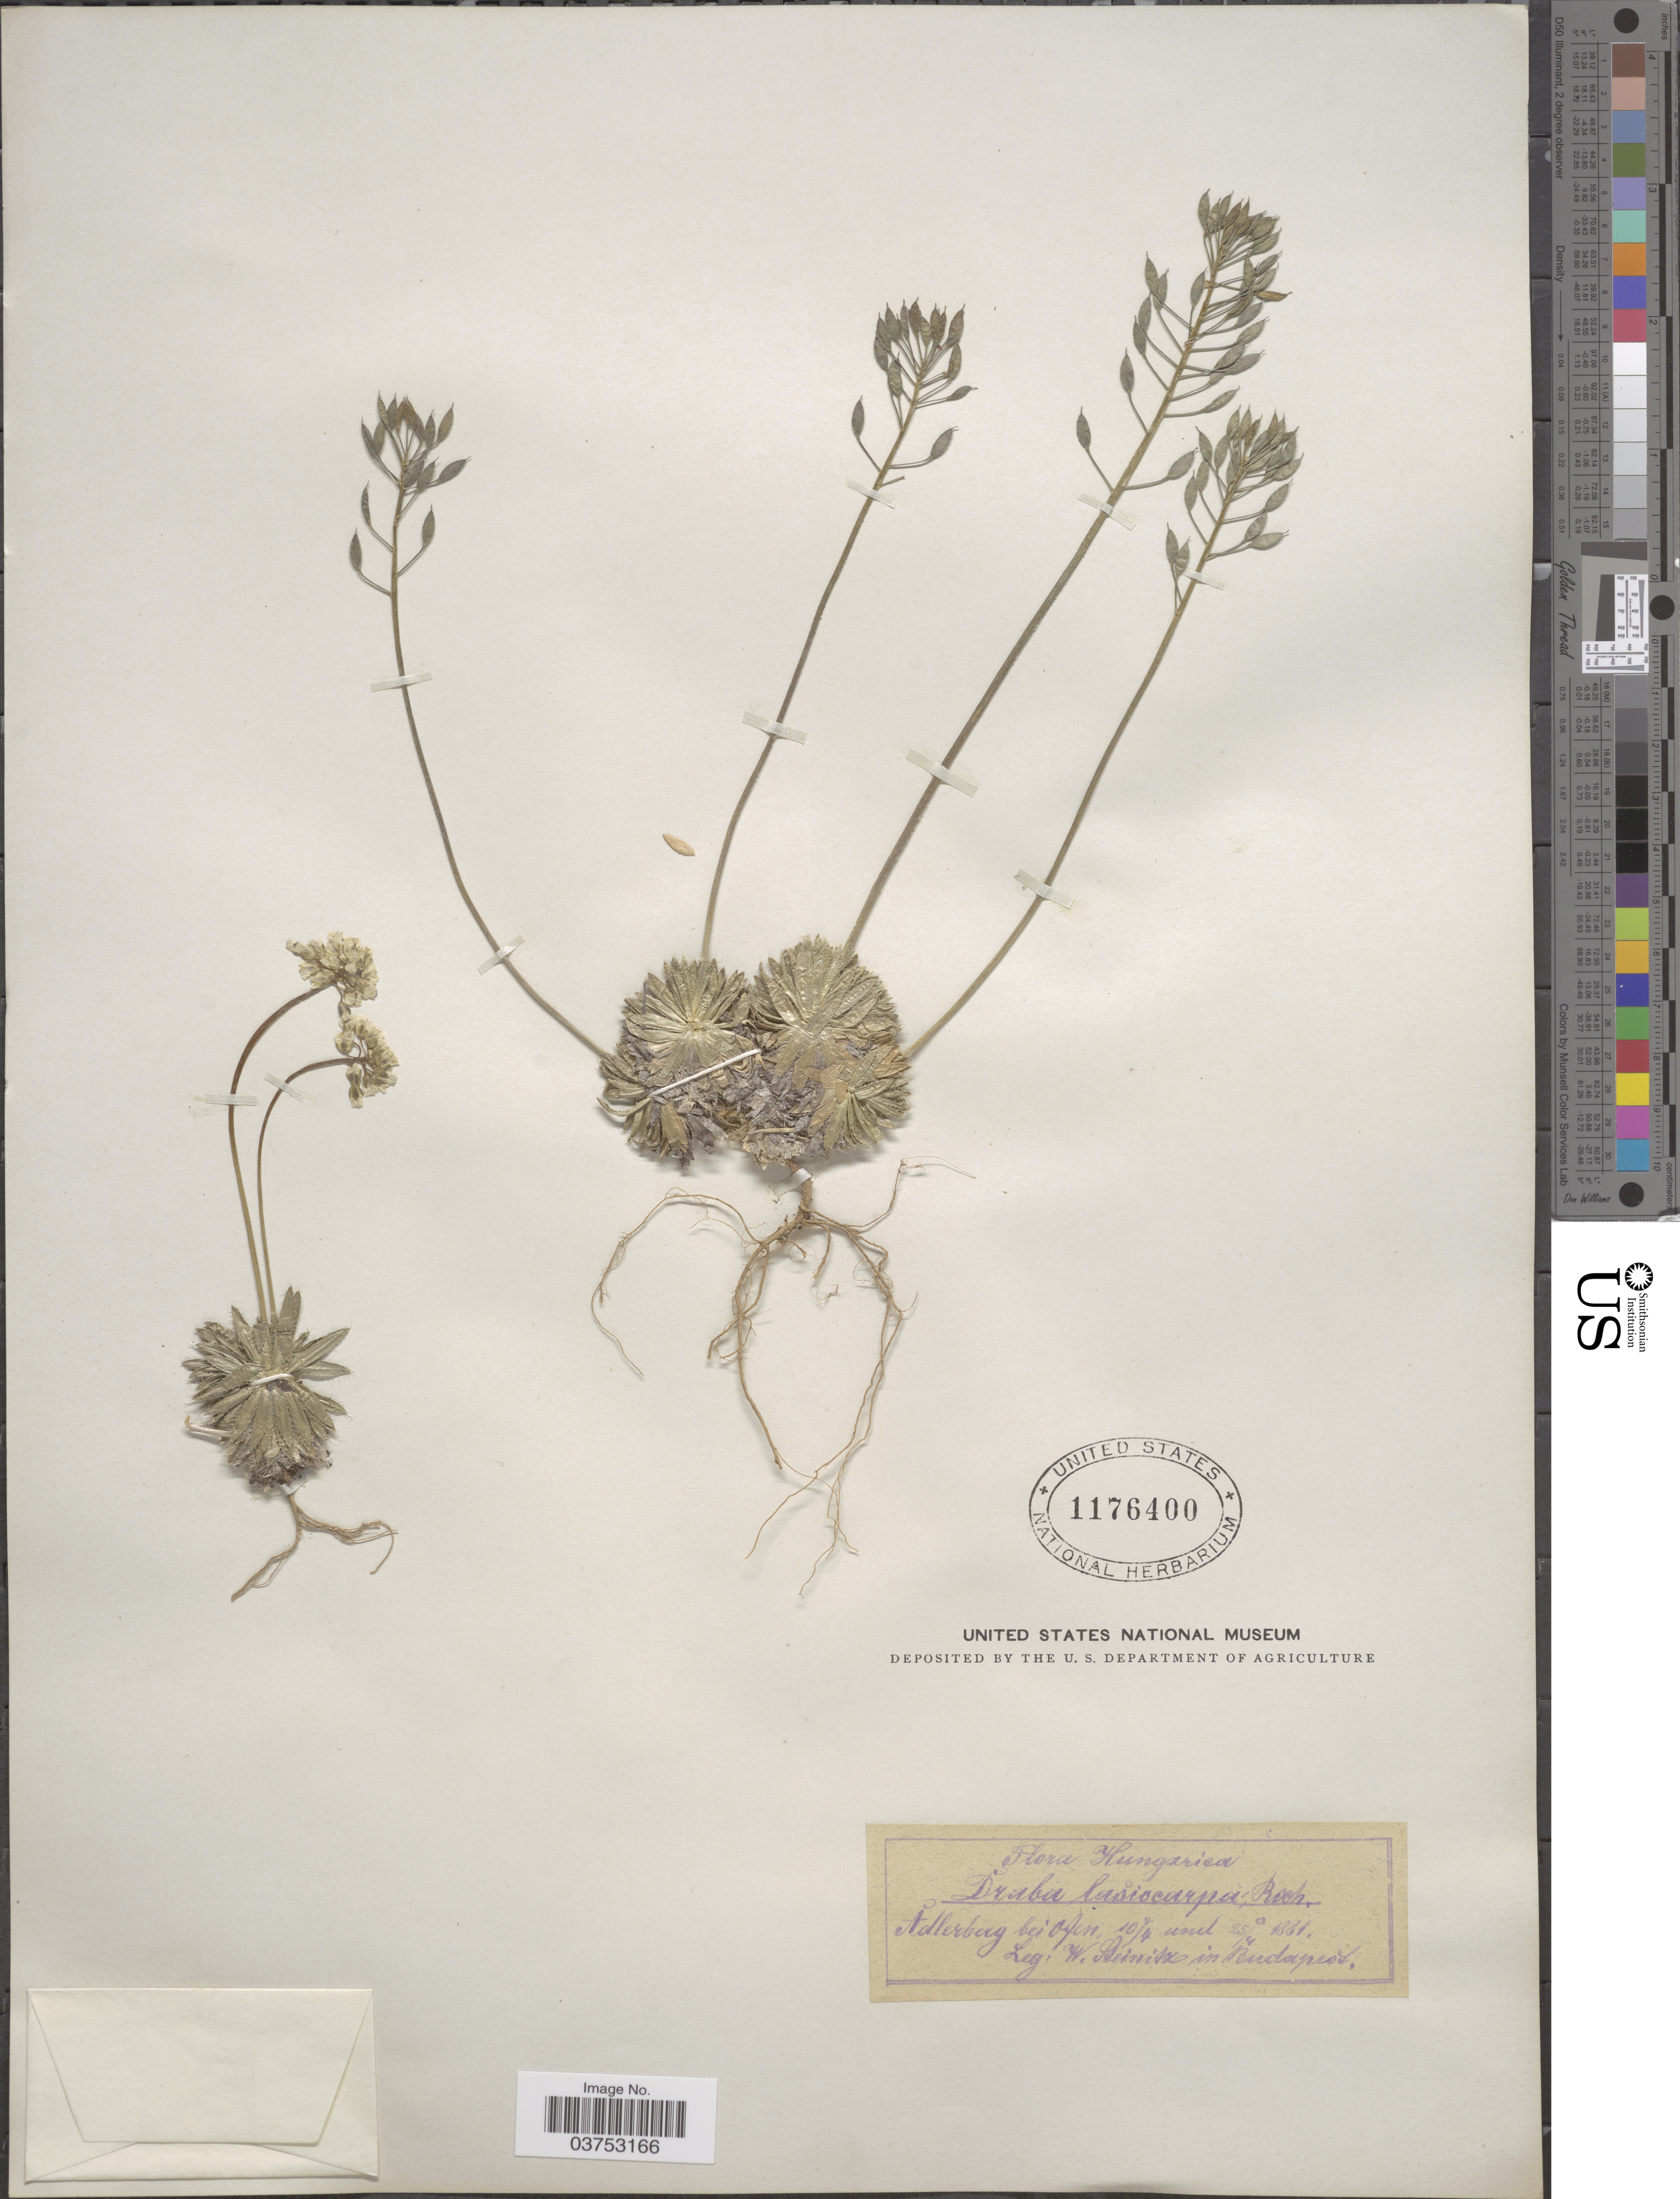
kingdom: Plantae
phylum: Tracheophyta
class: Magnoliopsida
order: Brassicales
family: Brassicaceae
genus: Draba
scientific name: Draba lasiocarpa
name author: Rochel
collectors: W. Steinitz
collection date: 1881-04-10/1881-04-25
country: Hungary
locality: Adlerberg bei Ofen.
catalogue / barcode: US 1176400